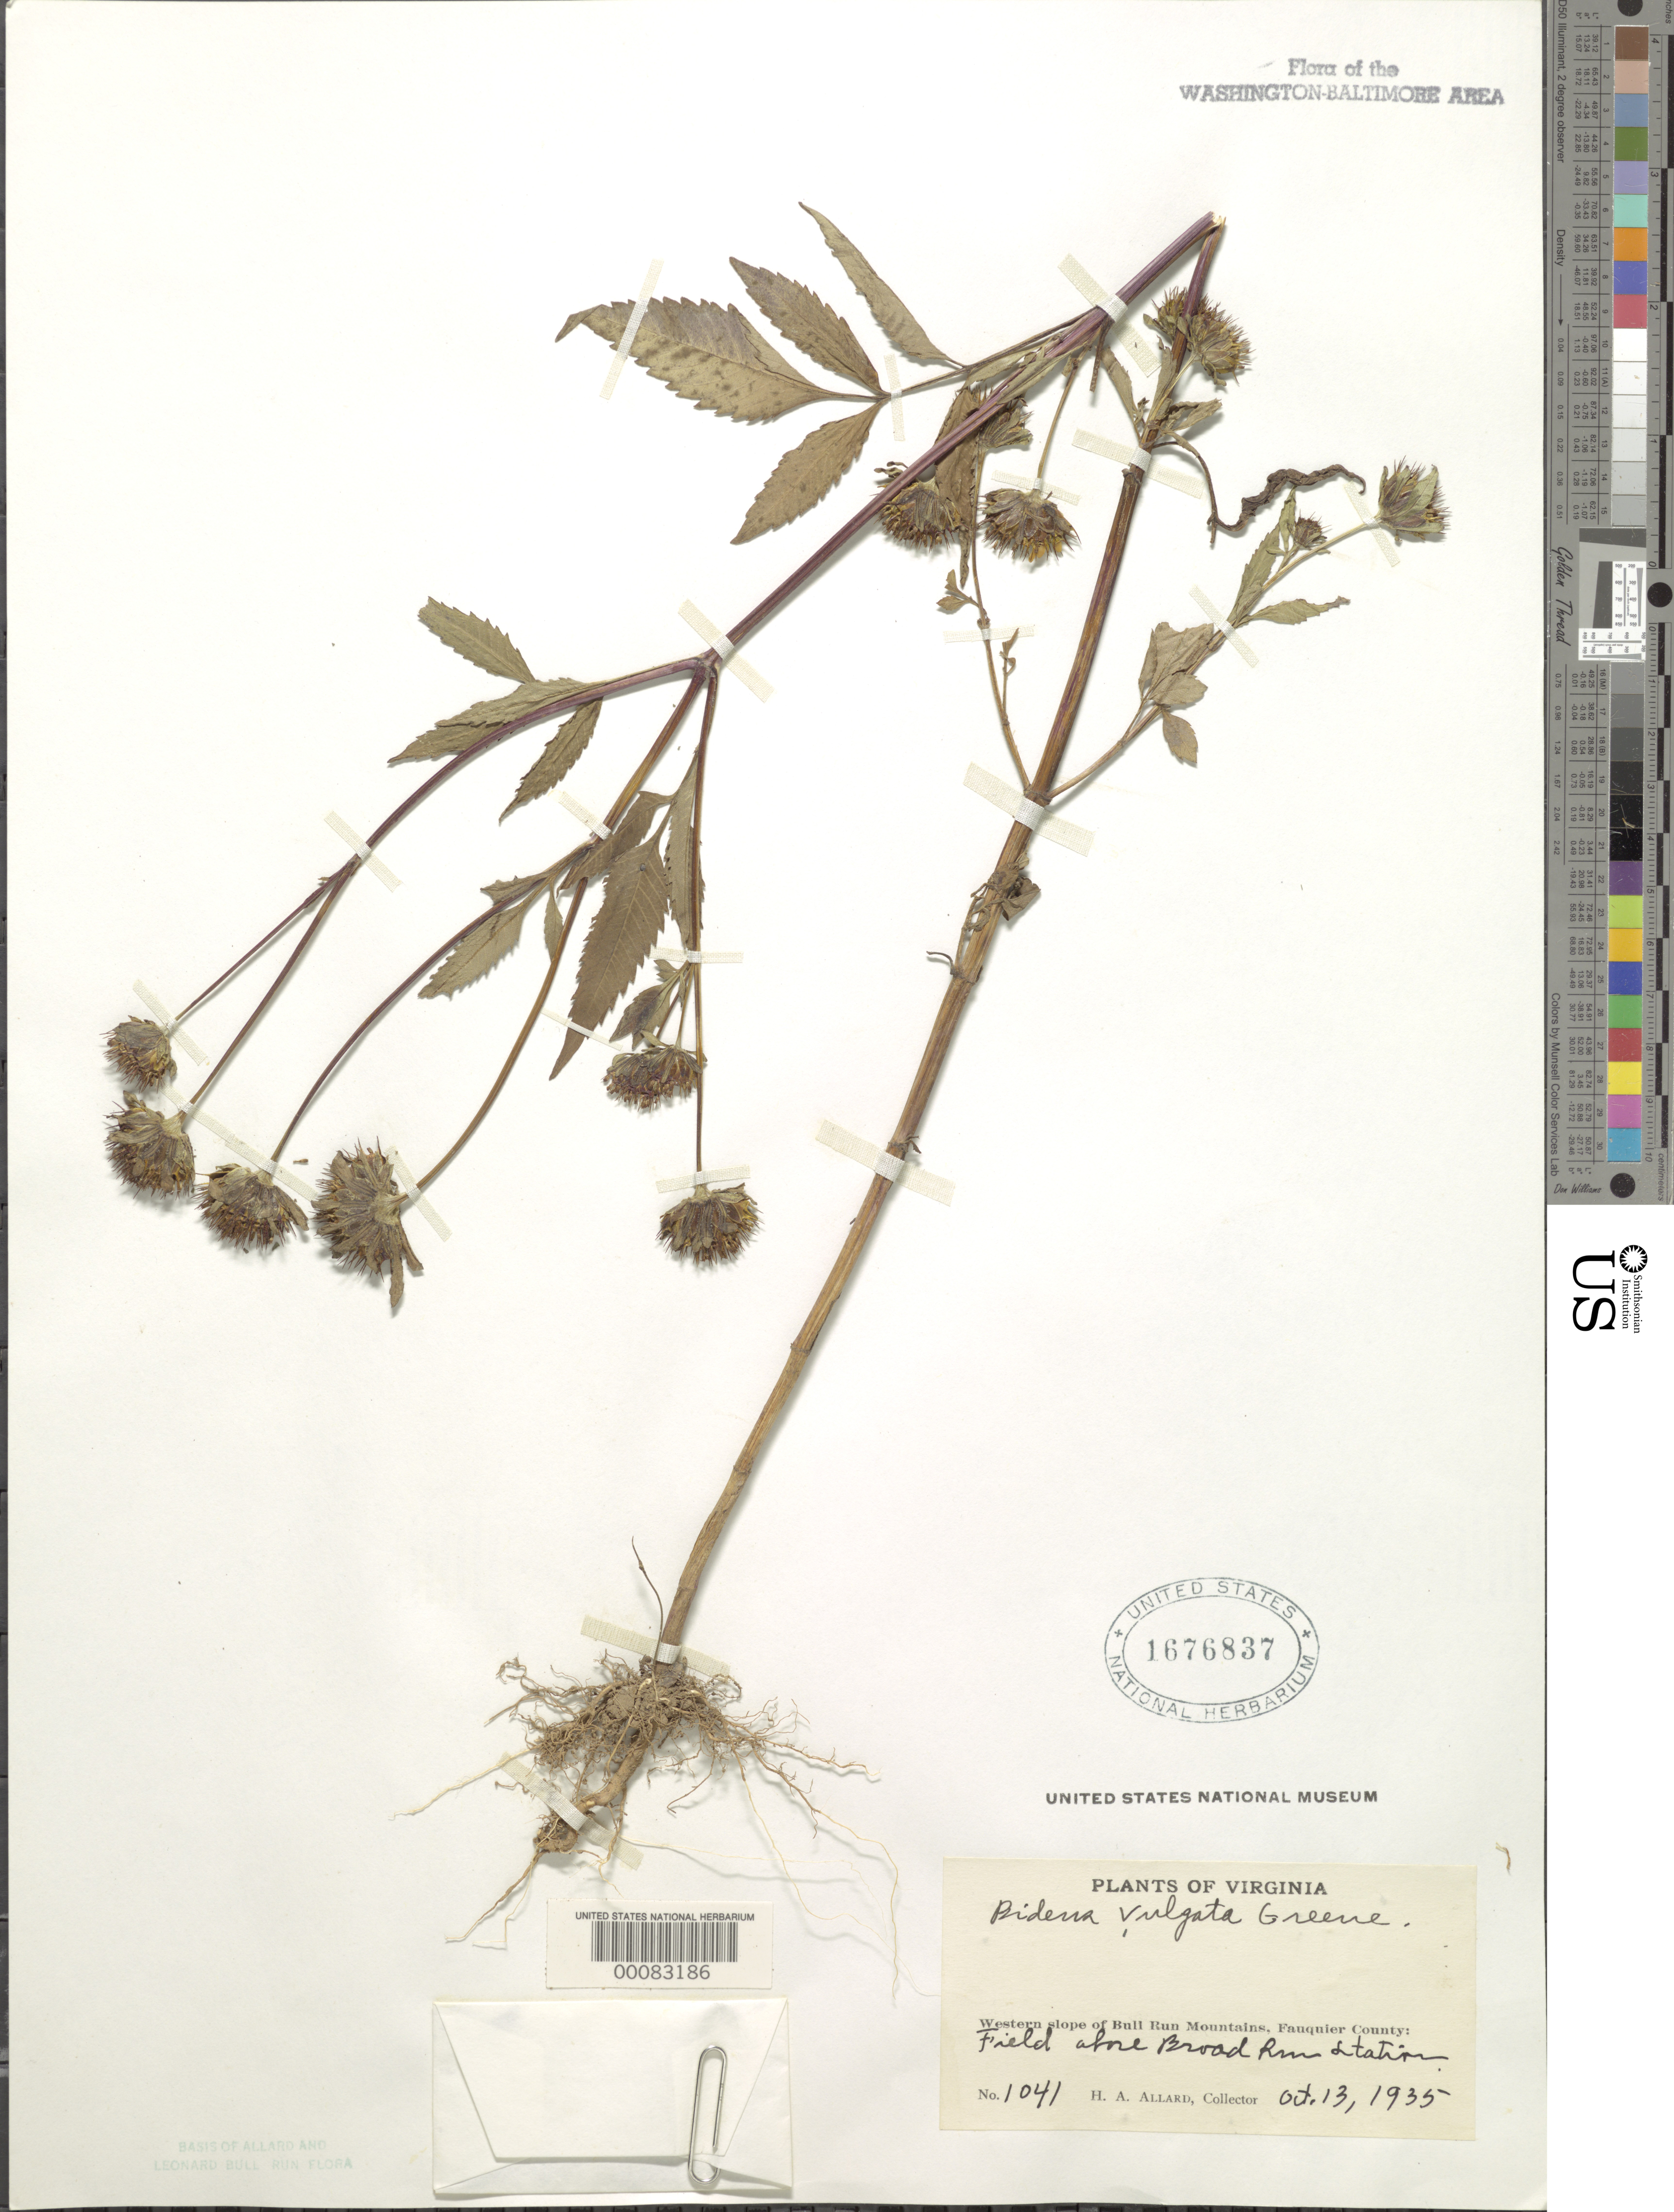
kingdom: Plantae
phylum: Tracheophyta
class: Magnoliopsida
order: Asterales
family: Asteraceae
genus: Bidens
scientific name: Bidens vulgata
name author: Greene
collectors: H. A. Allard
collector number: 1041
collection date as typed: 13 Oct 1935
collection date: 1935-10-13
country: United States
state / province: Virginia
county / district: Fauquier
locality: Above Broad Run Station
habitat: Field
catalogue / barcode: US 1676837